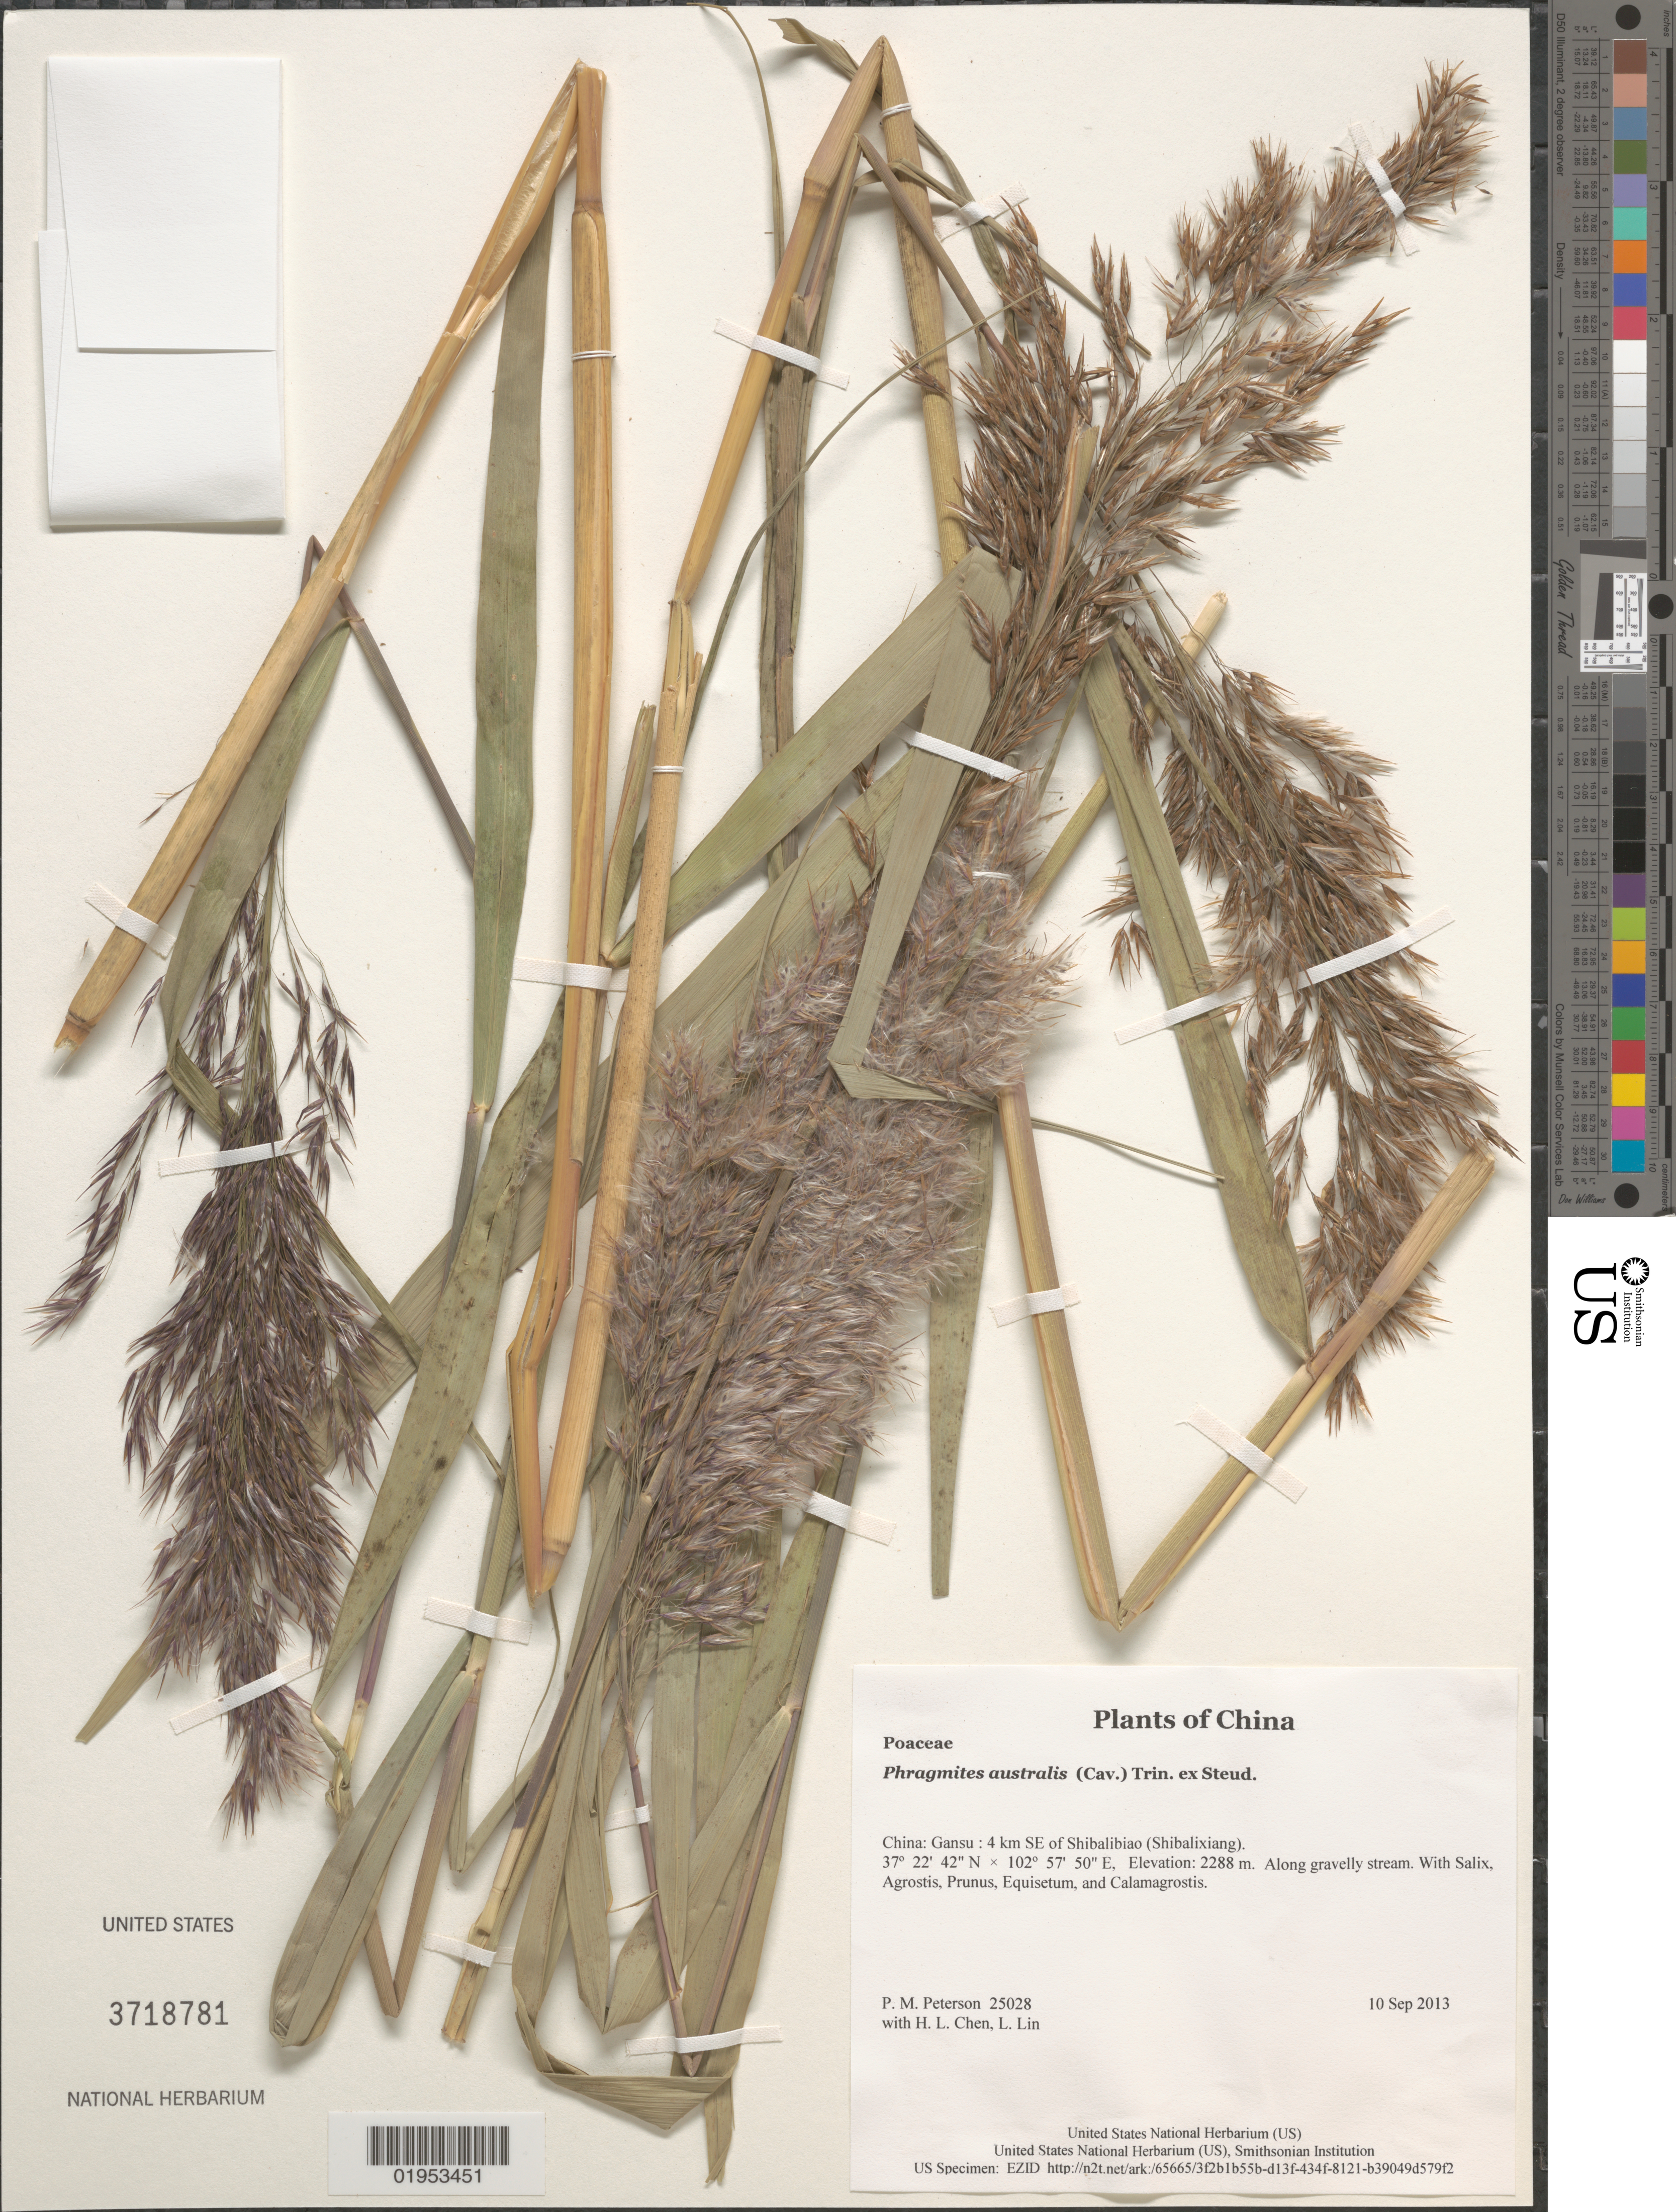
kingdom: Plantae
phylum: Tracheophyta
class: Liliopsida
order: Poales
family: Poaceae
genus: Phragmites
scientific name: Phragmites australis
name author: (Cav.) Trin. ex Steud.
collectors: P. M. Peterson, H. L. Chen & L. Lin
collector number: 25028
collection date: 2013-09-10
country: China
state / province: Gansu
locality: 4 km SE of Shibalibiao (Shibalixiang).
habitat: Along gravelly stream.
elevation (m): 2288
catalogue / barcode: US 3718781